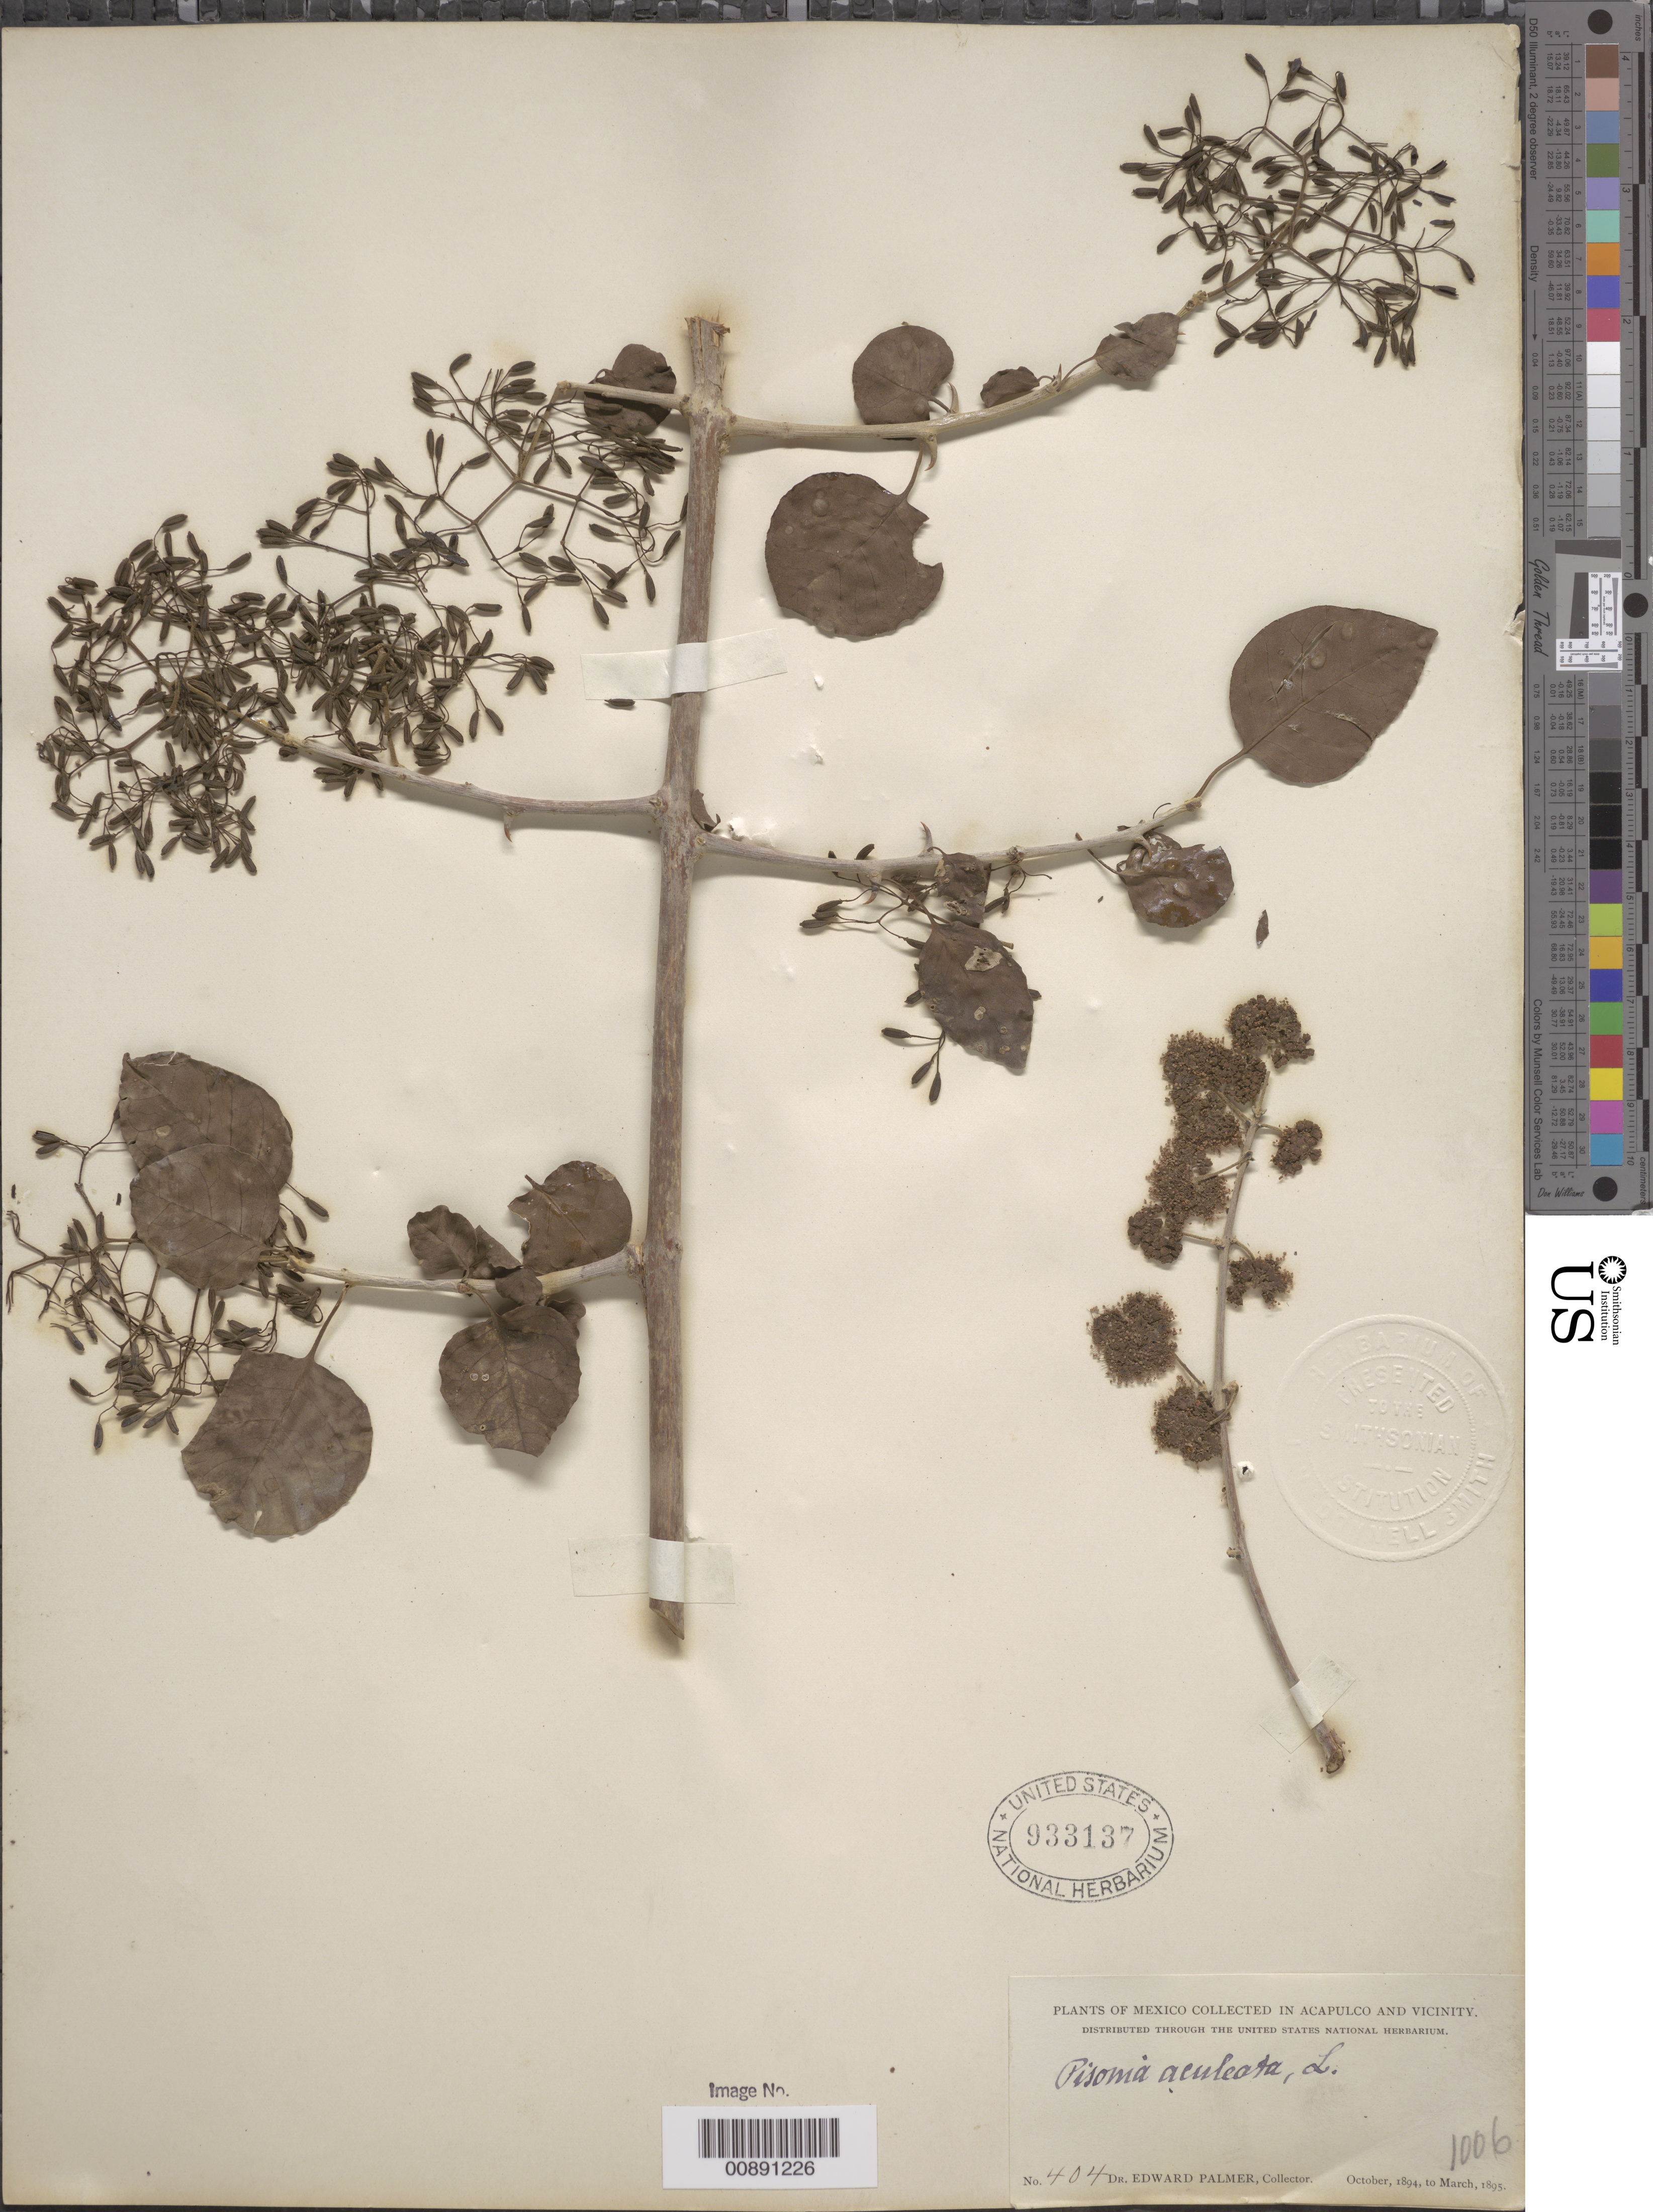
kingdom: Plantae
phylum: Tracheophyta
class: Magnoliopsida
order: Caryophyllales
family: Nyctaginaceae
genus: Pisonia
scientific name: Pisonia aculeata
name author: L.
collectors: E. Palmer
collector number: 404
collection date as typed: Oct 1894 to -- Mar 1895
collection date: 1894-10/1895-03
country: Mexico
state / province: Guerrero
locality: Acapulco, Guerrero and vicinity.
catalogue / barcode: US 933137